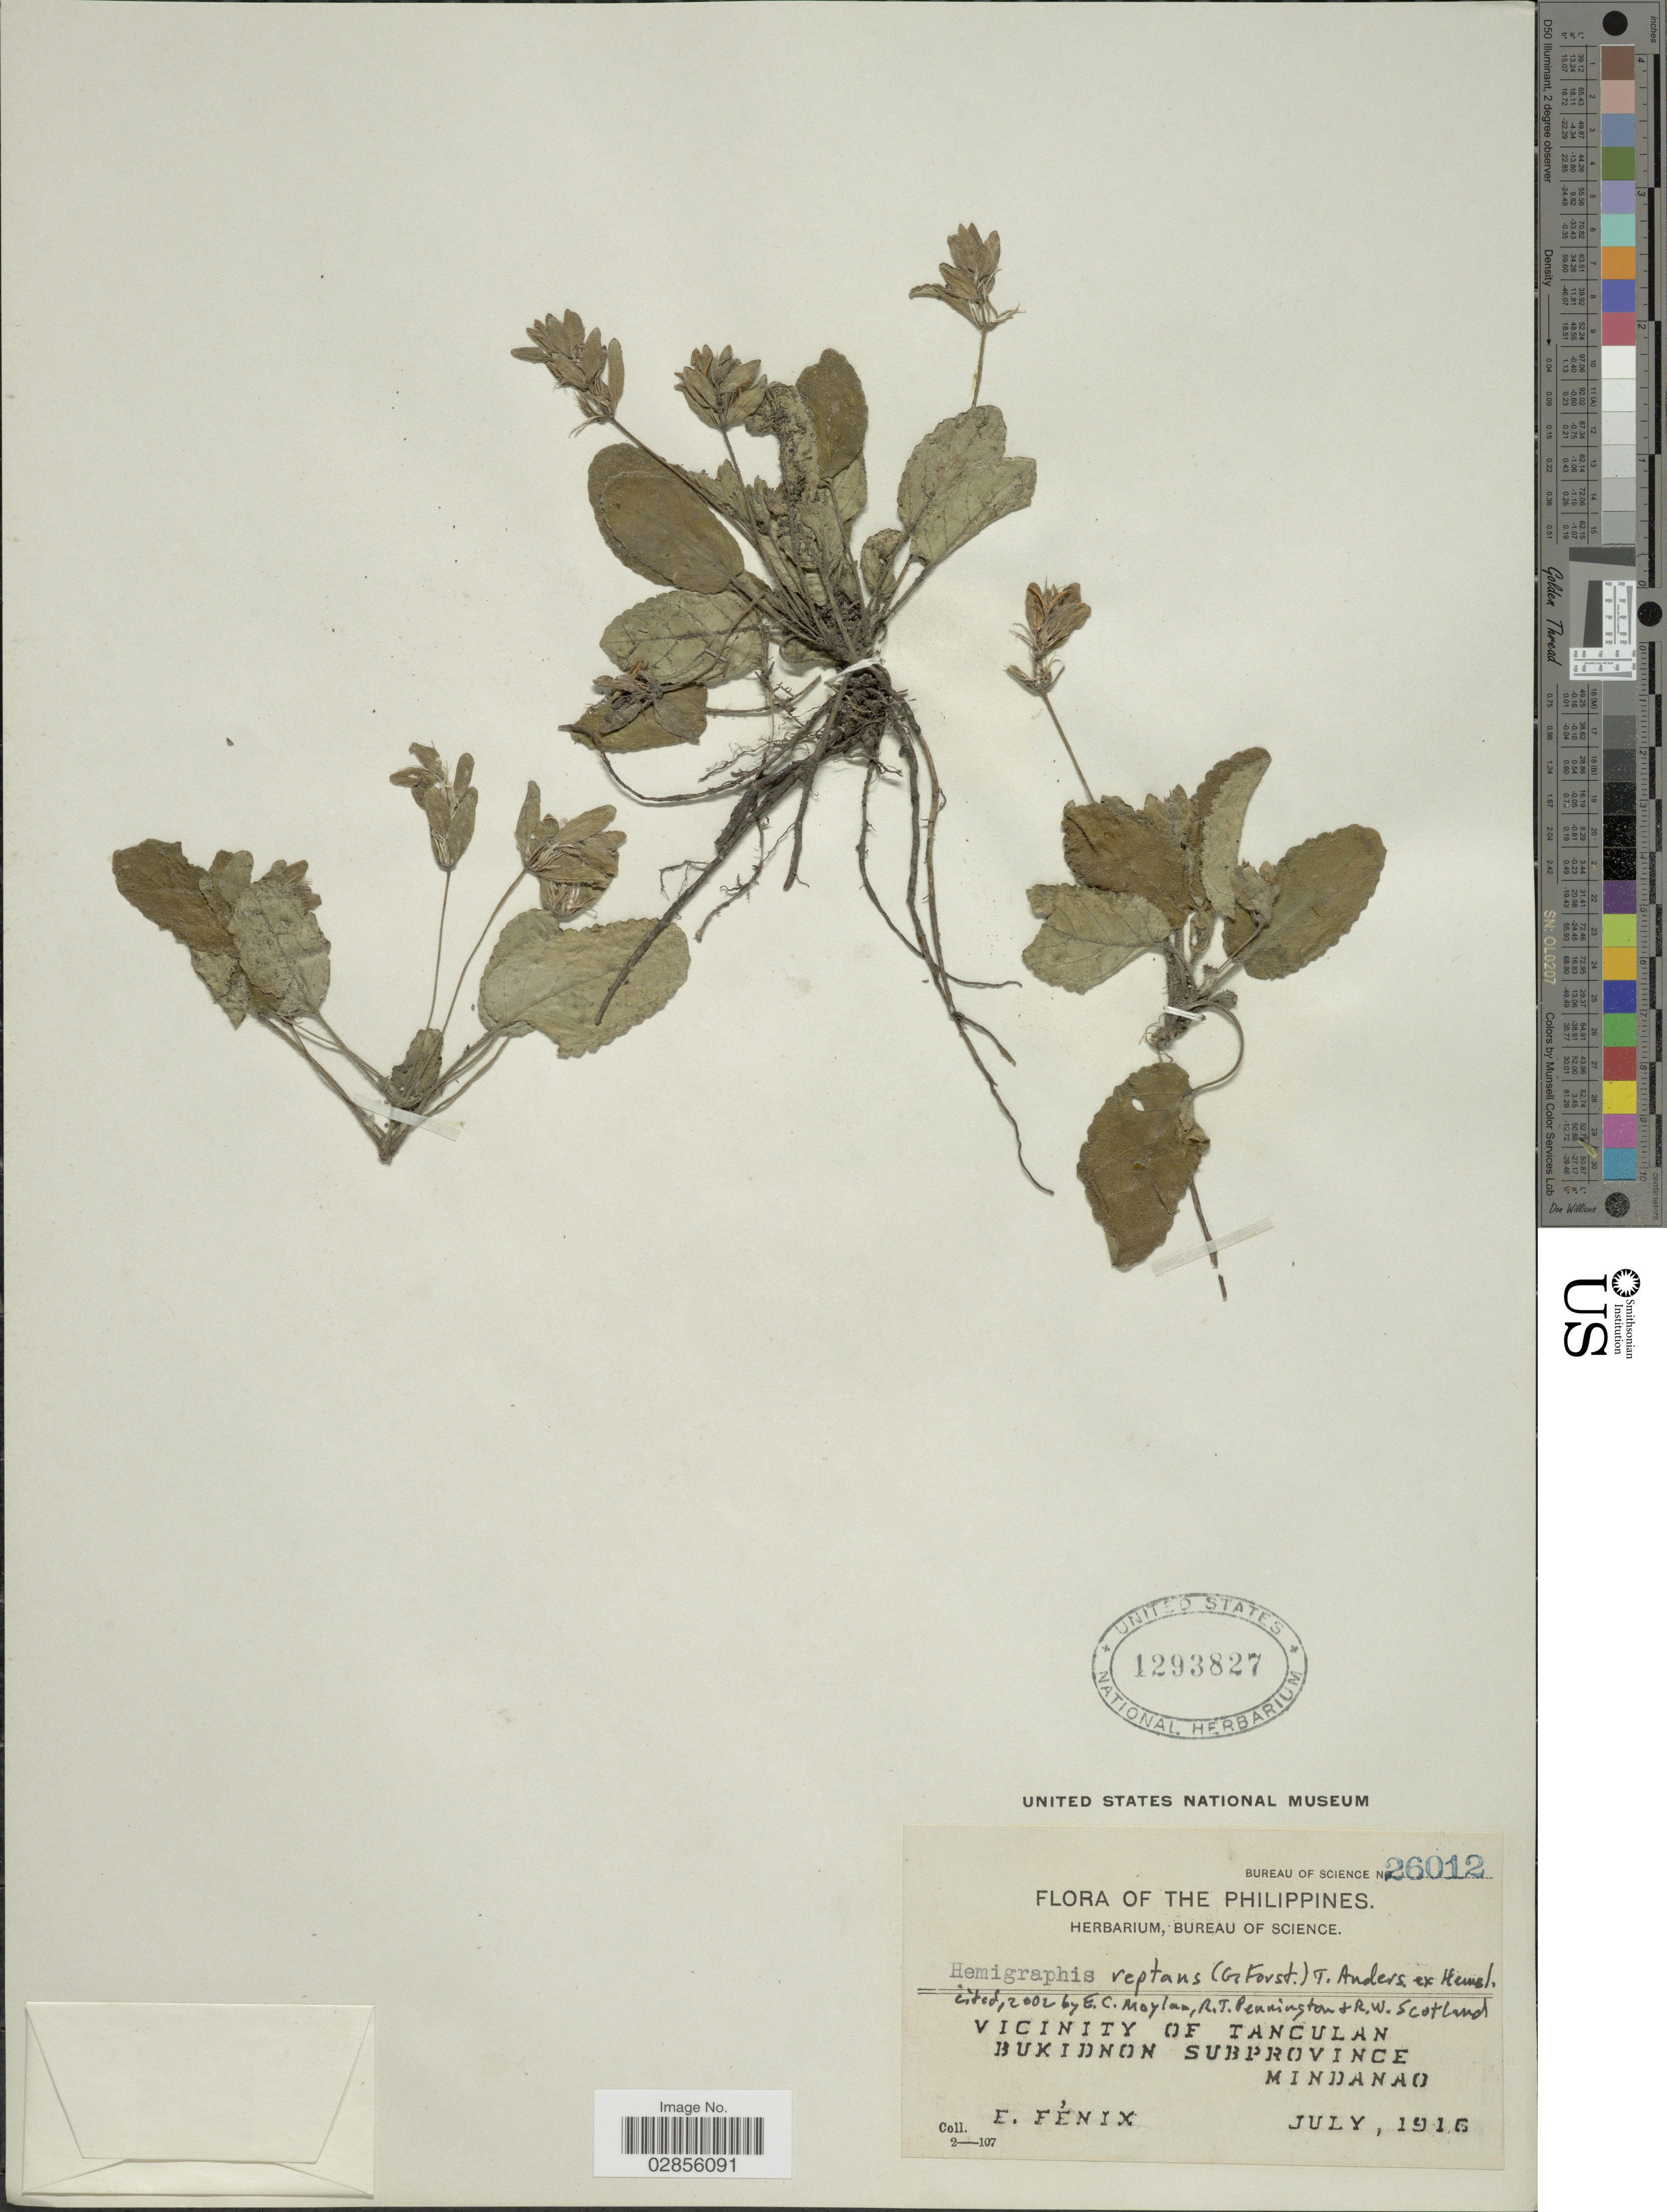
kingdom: Plantae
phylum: Tracheophyta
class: Magnoliopsida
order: Lamiales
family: Acanthaceae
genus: Hemigraphis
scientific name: Hemigraphis reptans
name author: (G. Forst.) T. Anderson ex Hemsl.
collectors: E. Fénix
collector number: Bureau of Science 26012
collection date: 1916-07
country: Philippines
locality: Vicinity of Tanculan. Bukidnon Subprovince. Mindanao.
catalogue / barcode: US 1293827